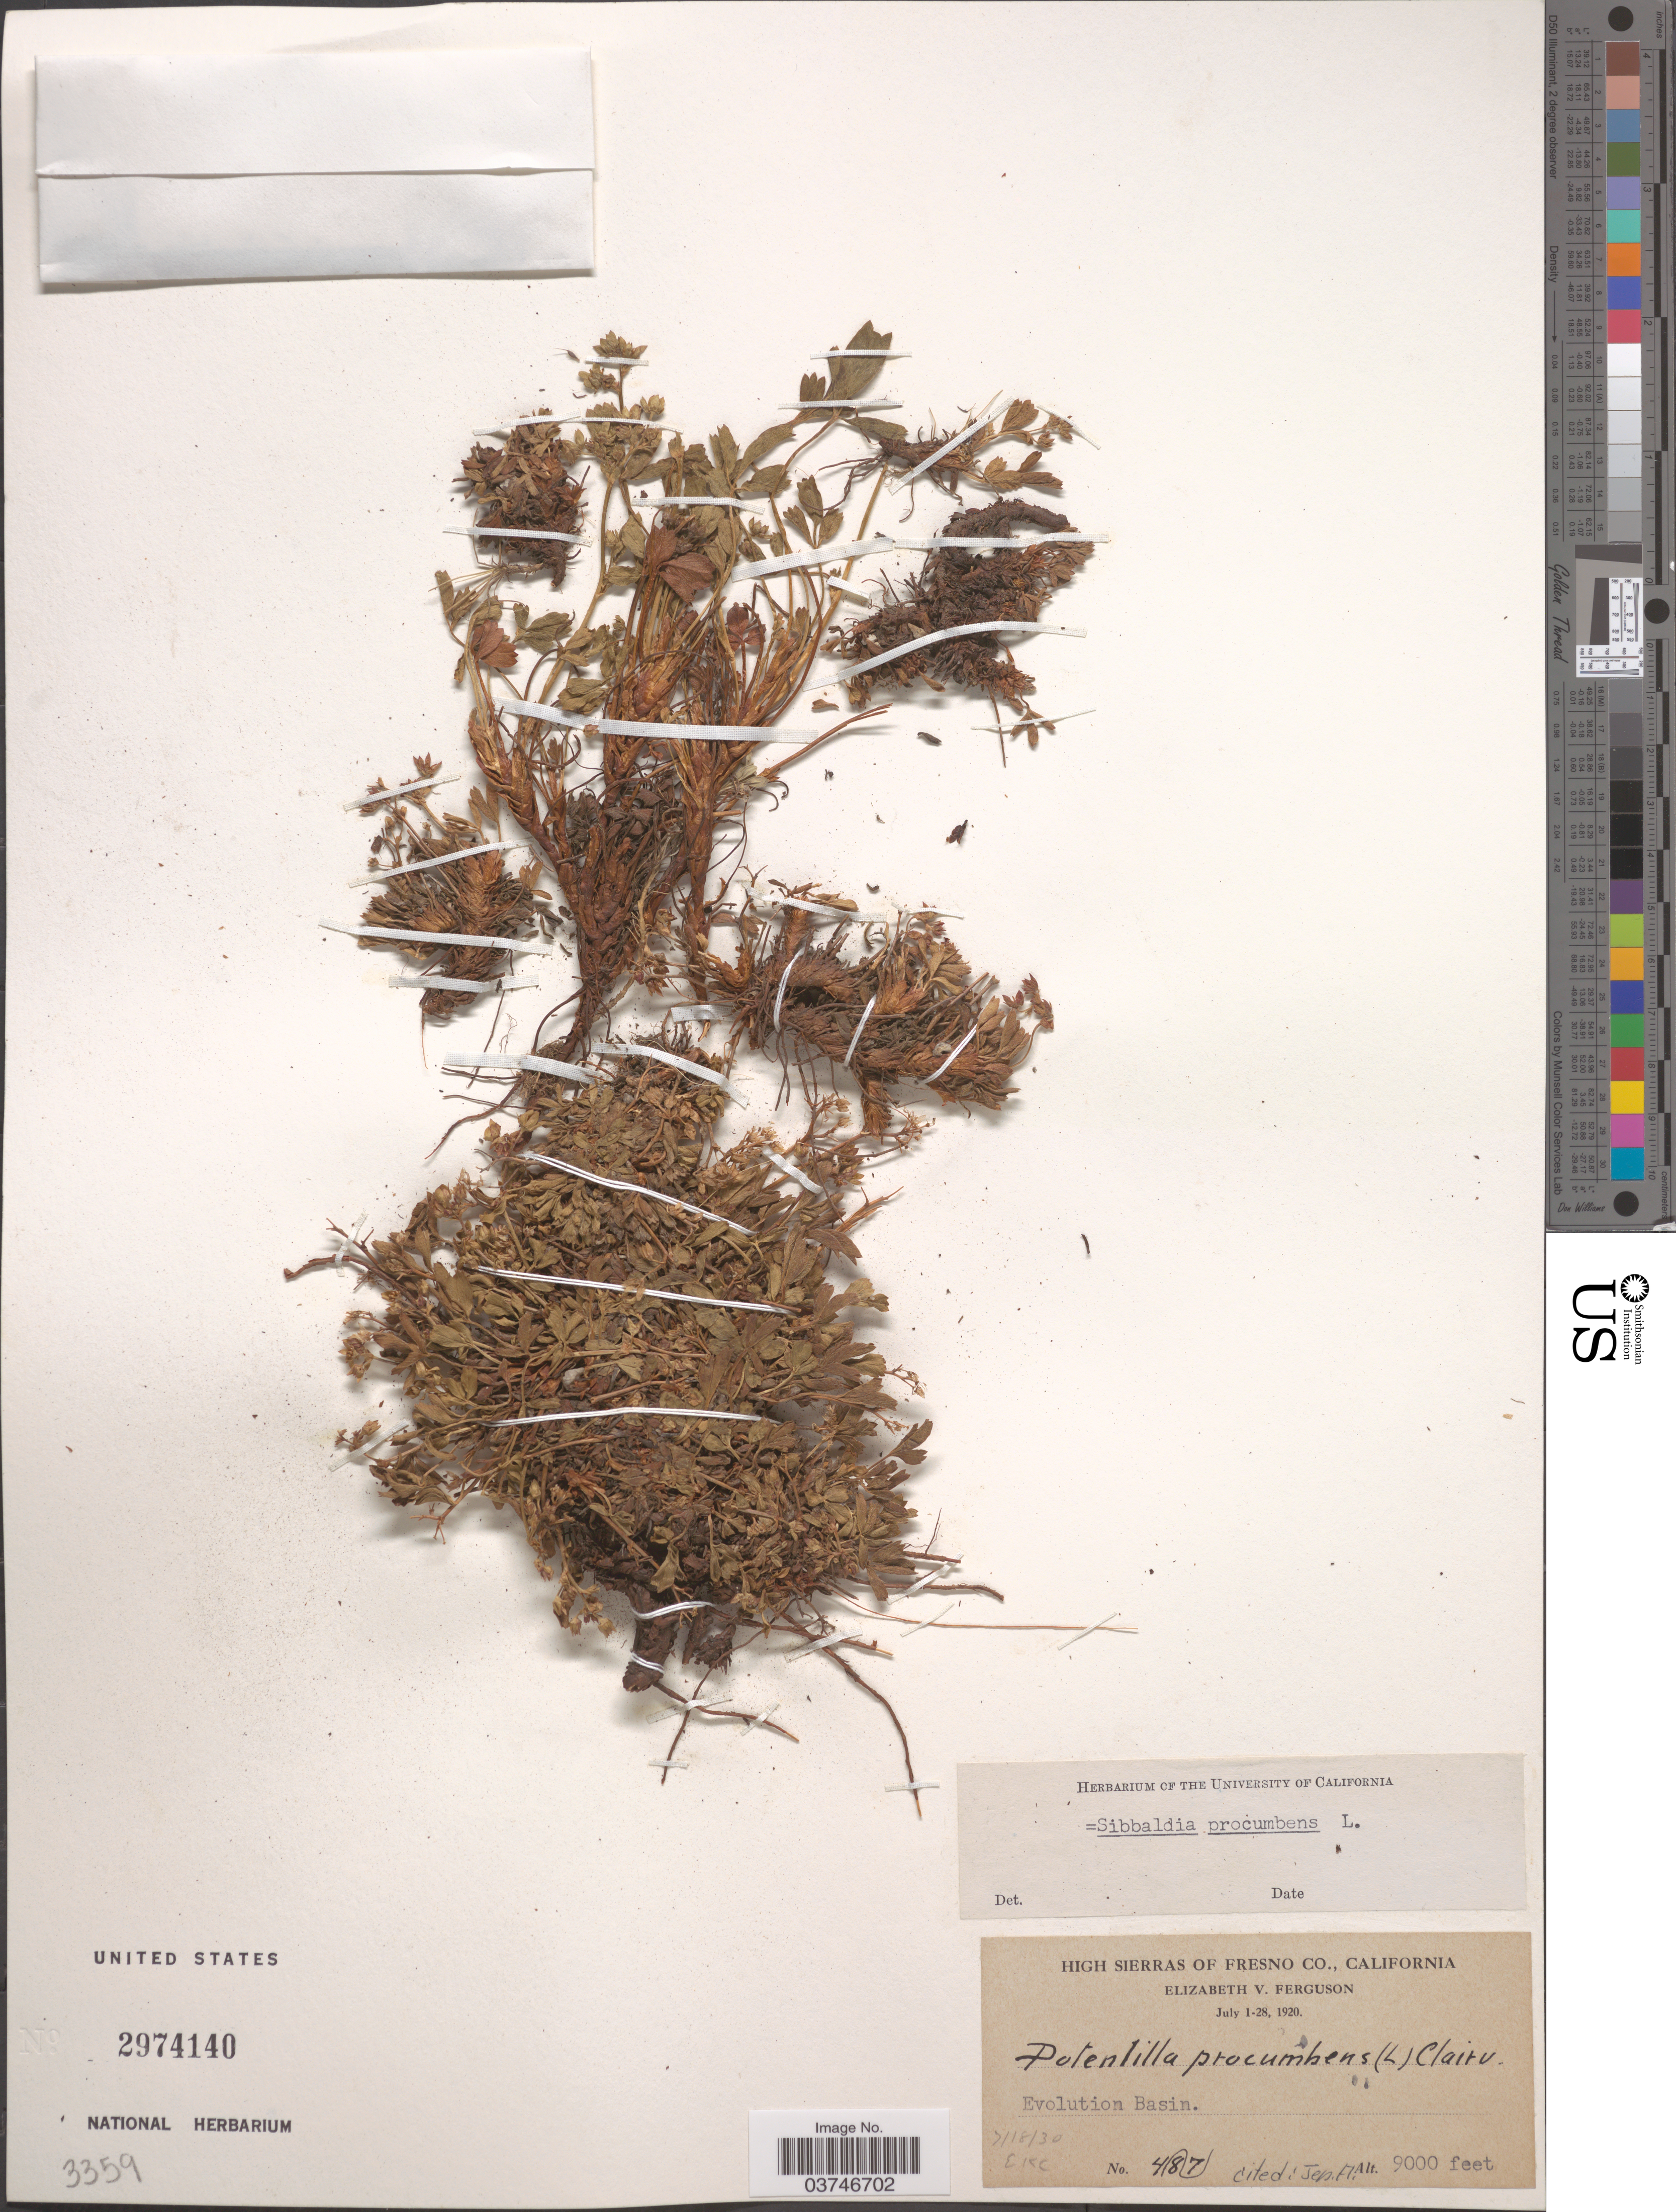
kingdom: Plantae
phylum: Tracheophyta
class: Magnoliopsida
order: Rosales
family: Rosaceae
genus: Sibbaldia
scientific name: Sibbaldia procumbens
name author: L.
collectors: E. Ferguson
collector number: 478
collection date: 1920-07-01/1920-07-28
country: United States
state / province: California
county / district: Fresno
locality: High Sierras of Fresno Co. Evolution Basin.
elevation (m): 2743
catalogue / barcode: US 2974140